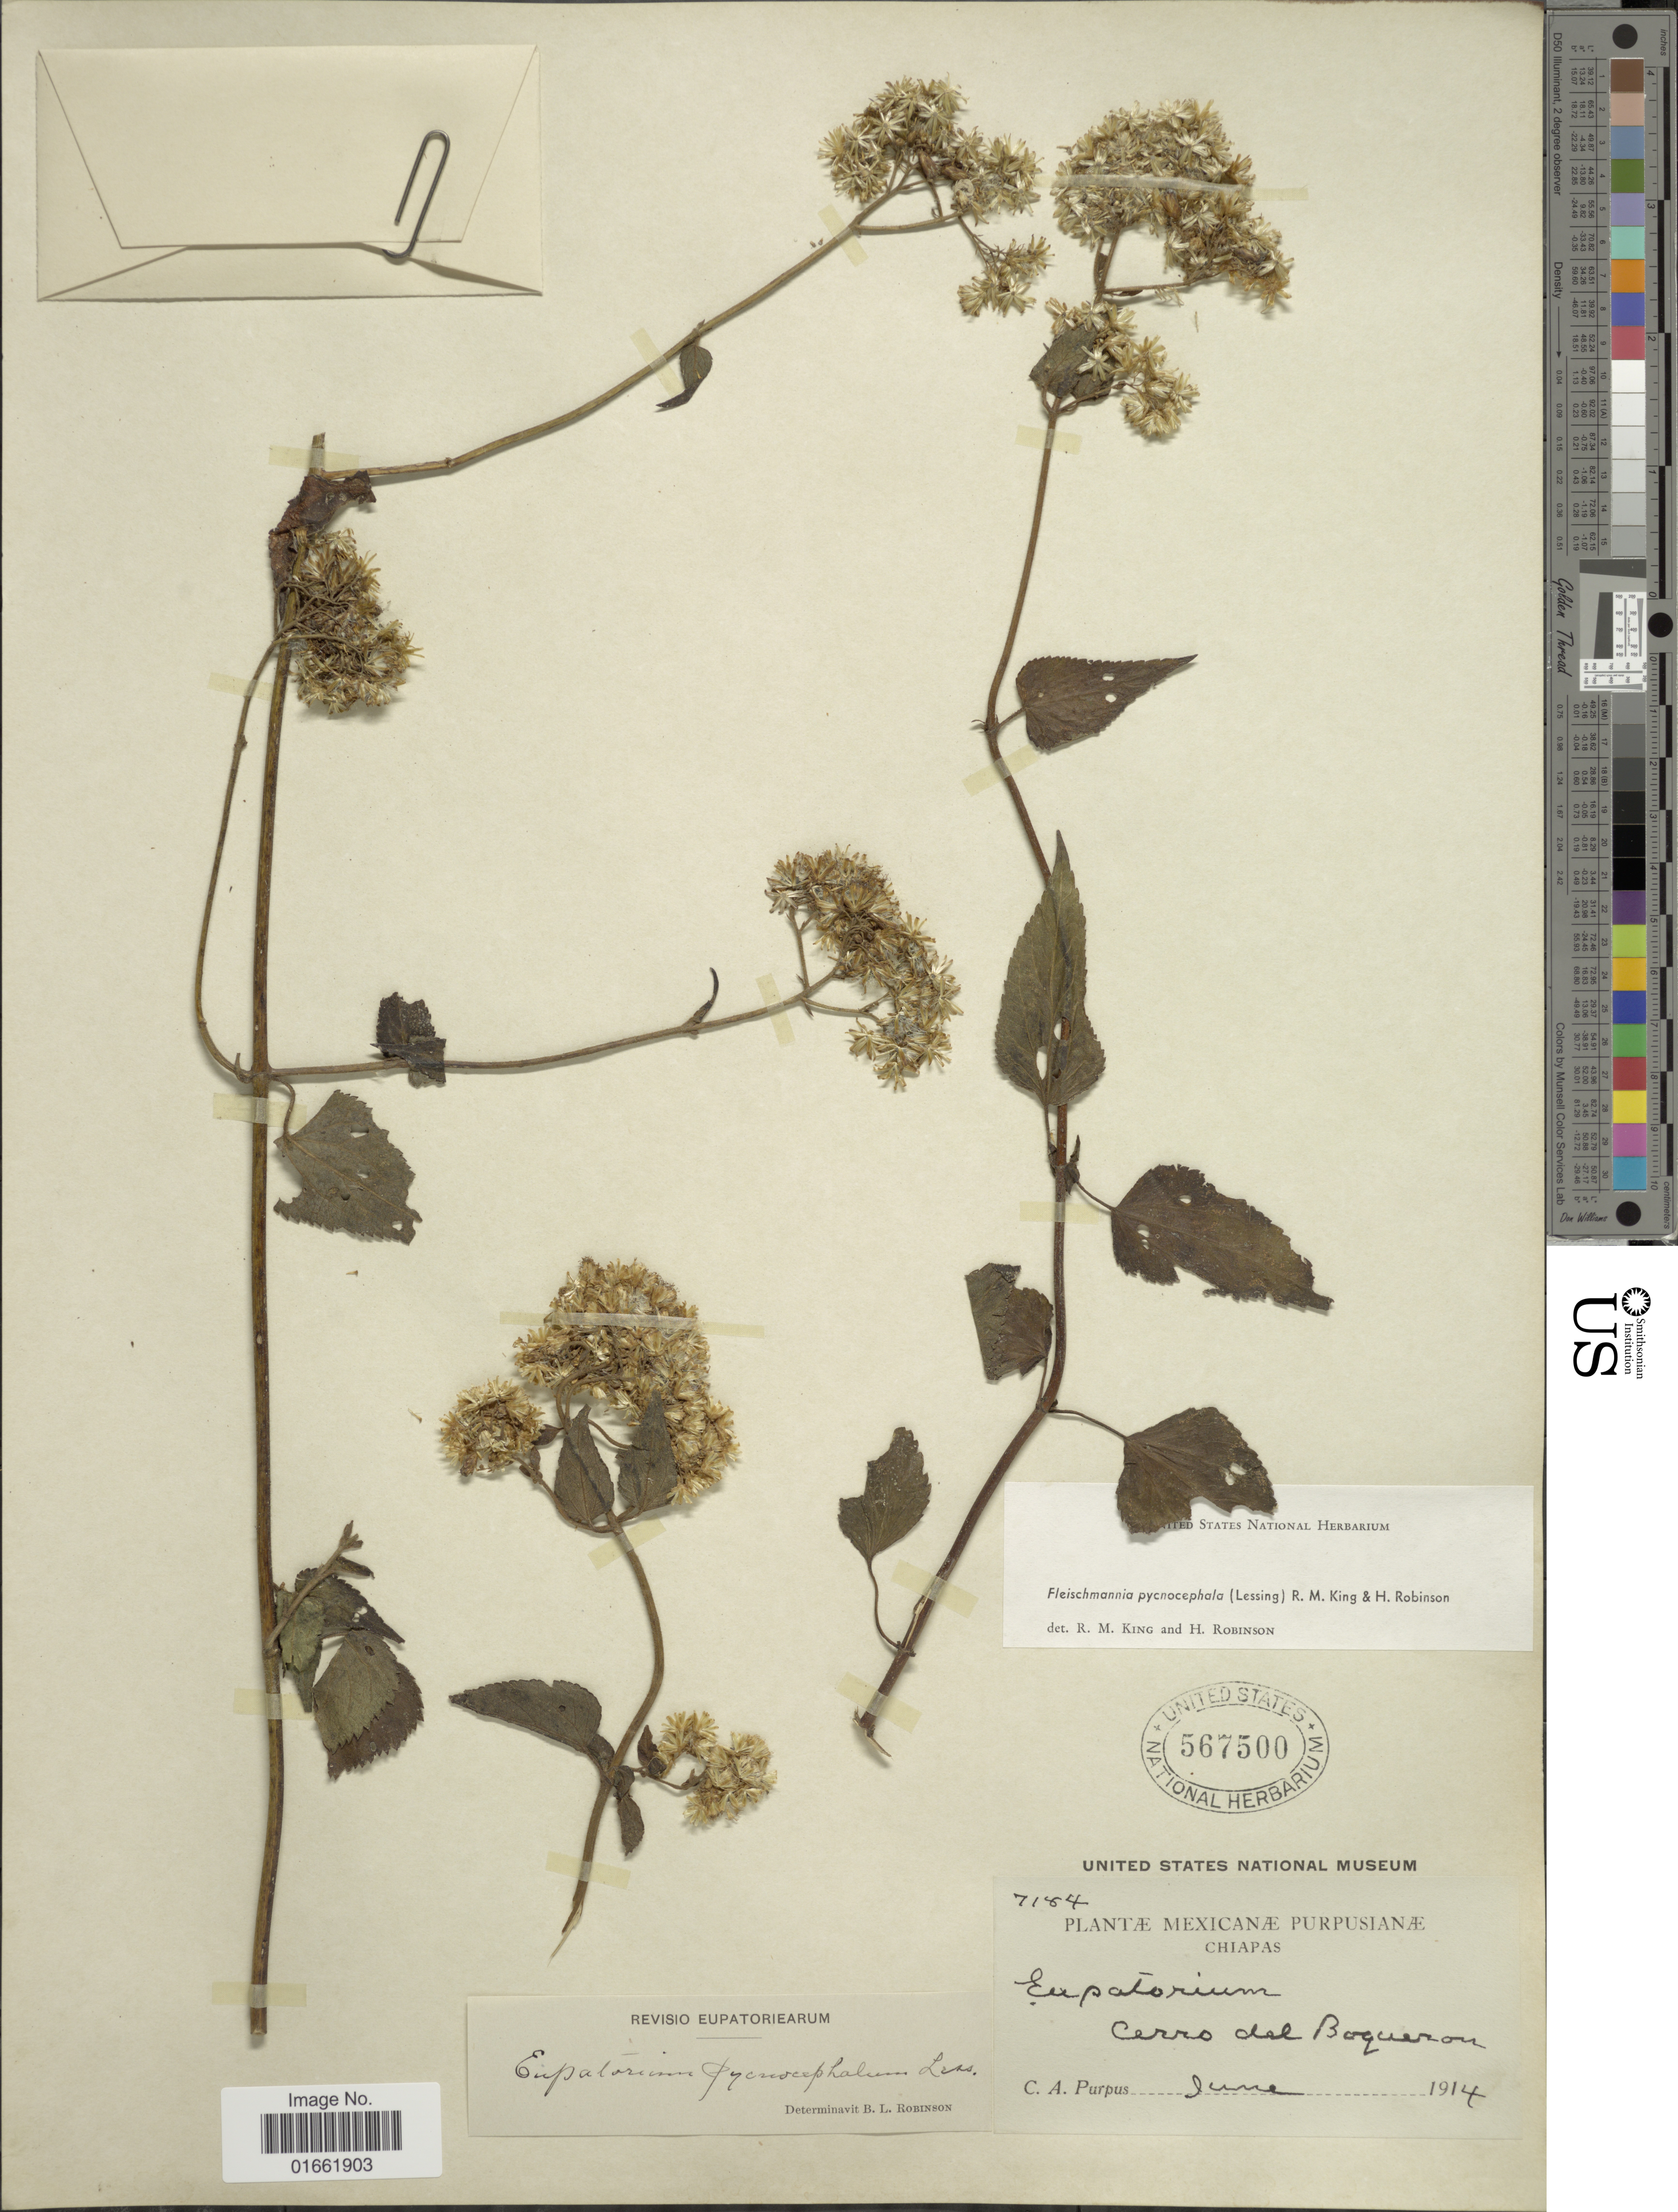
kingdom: Plantae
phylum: Tracheophyta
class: Magnoliopsida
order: Asterales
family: Asteraceae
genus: Fleischmannia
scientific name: Fleischmannia pycnocephala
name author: (Less.) R.M. King & H. Rob.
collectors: C. A. Purpus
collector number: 7184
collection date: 1914-06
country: Mexico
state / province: Chiapas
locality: Cerro del Boqueron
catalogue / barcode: US 567500